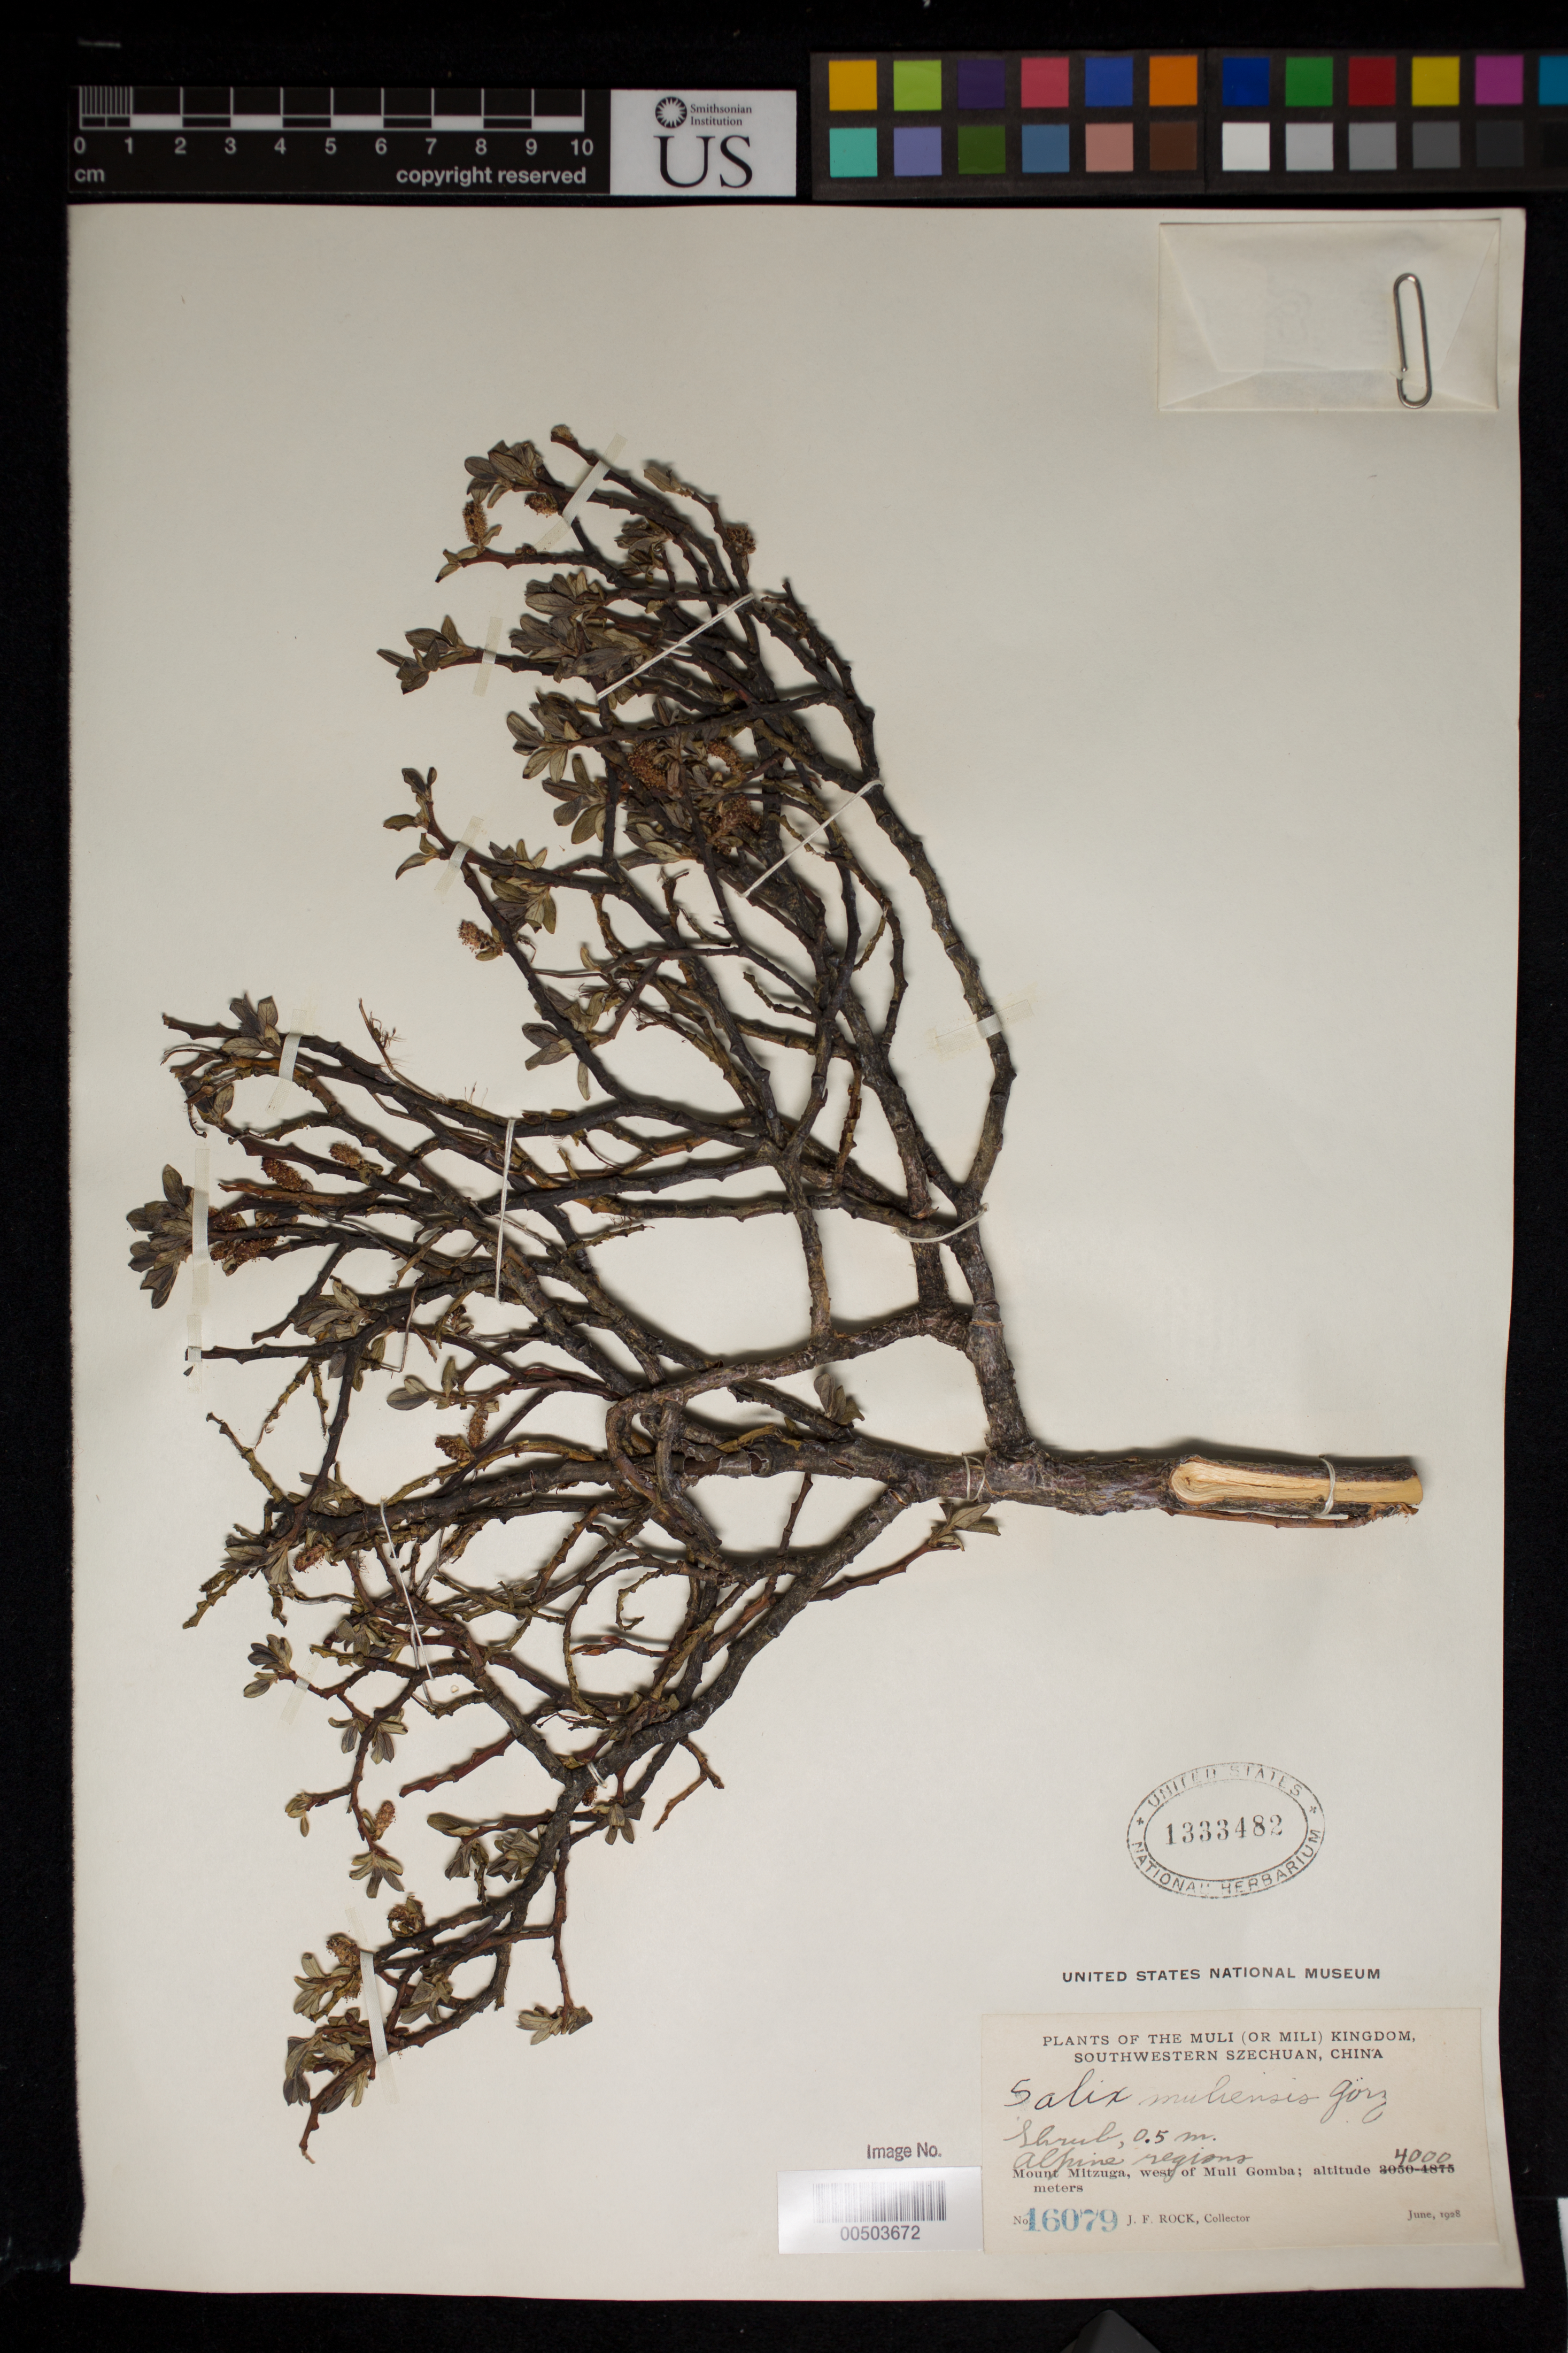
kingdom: Plantae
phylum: Tracheophyta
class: Magnoliopsida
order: Malpighiales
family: Salicaceae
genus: Salix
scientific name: Salix muliensis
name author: Goerz in Rehder & Kobuski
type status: Syntype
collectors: J. F. Rock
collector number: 16079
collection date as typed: Jun 1928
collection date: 1928-06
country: China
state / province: Sichuan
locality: Muli (or Mili) Kingdom, southwestern Szechuan. Mount Mitzuga, west of Muli Gomba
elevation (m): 4000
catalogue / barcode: US 1333482